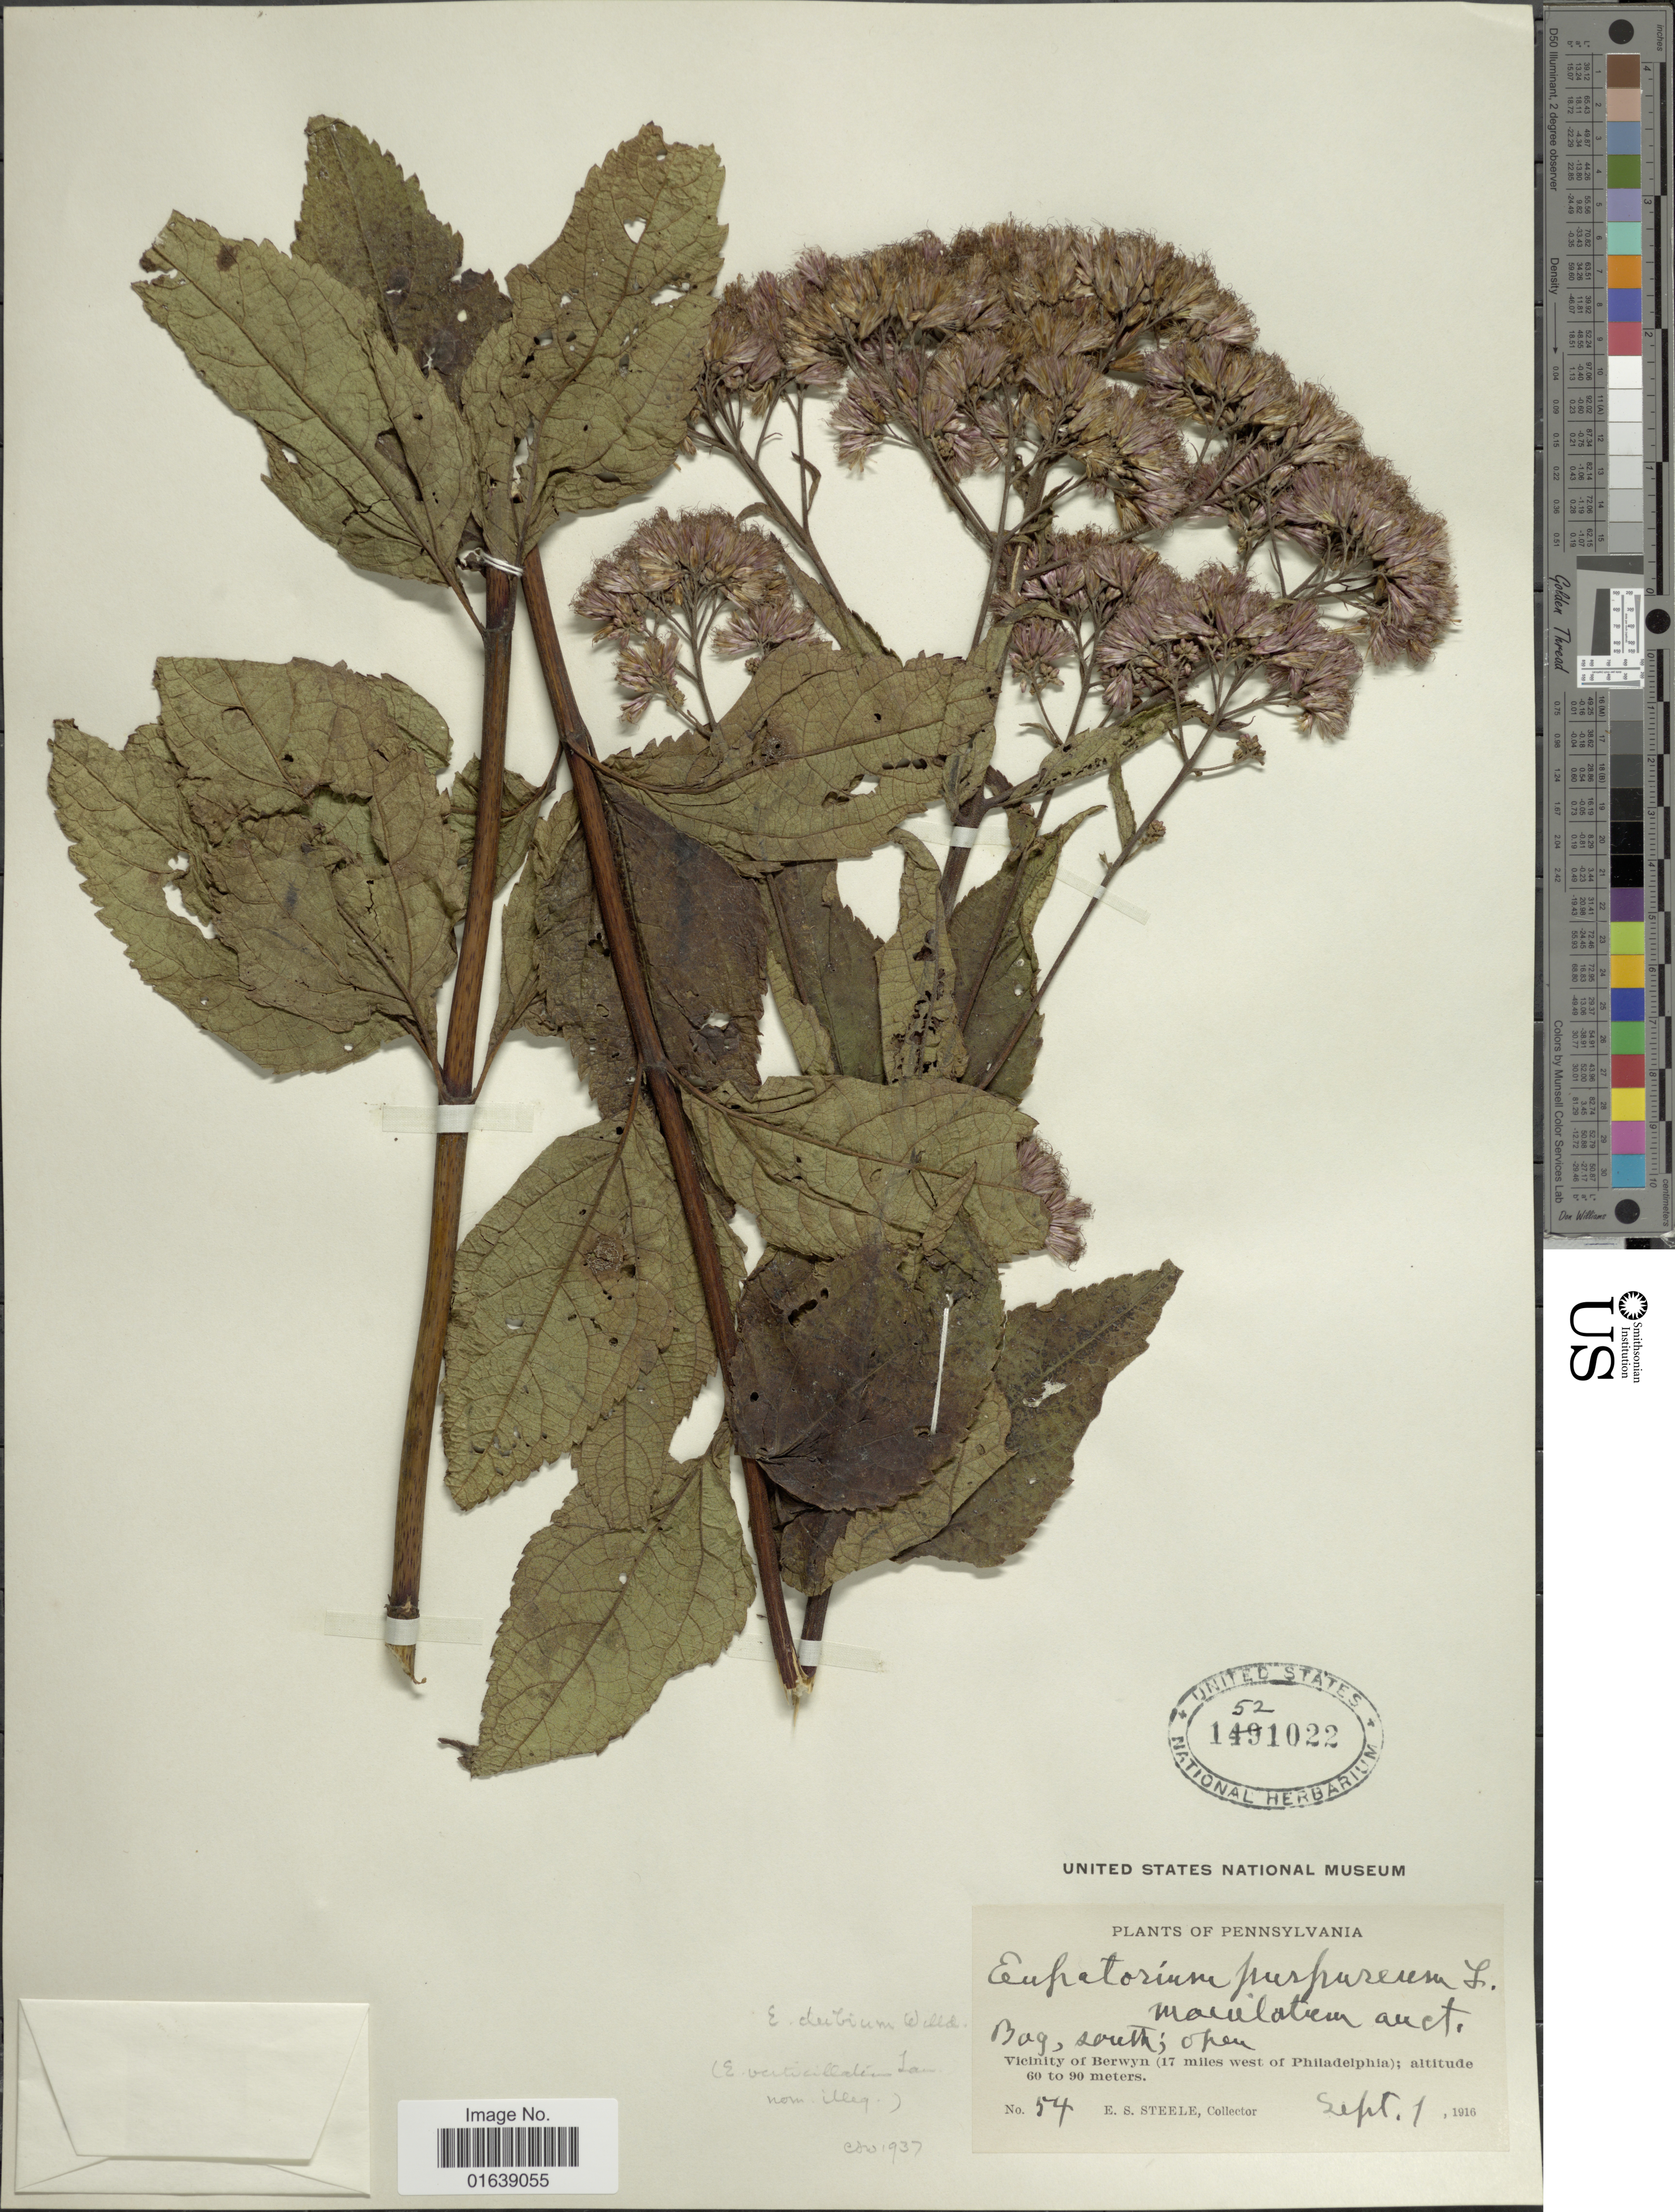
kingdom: Plantae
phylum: Tracheophyta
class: Magnoliopsida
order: Asterales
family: Asteraceae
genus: Eupatorium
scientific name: Eupatorium dubium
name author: Willd. ex Poir.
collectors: E. Steele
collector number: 54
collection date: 1916-09-01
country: United States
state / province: Pennsylvania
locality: Pennsylvania. Bog, leopard Road. Vicinity of Berwyn (17 miles west of Philadelphia)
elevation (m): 60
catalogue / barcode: US 1521022